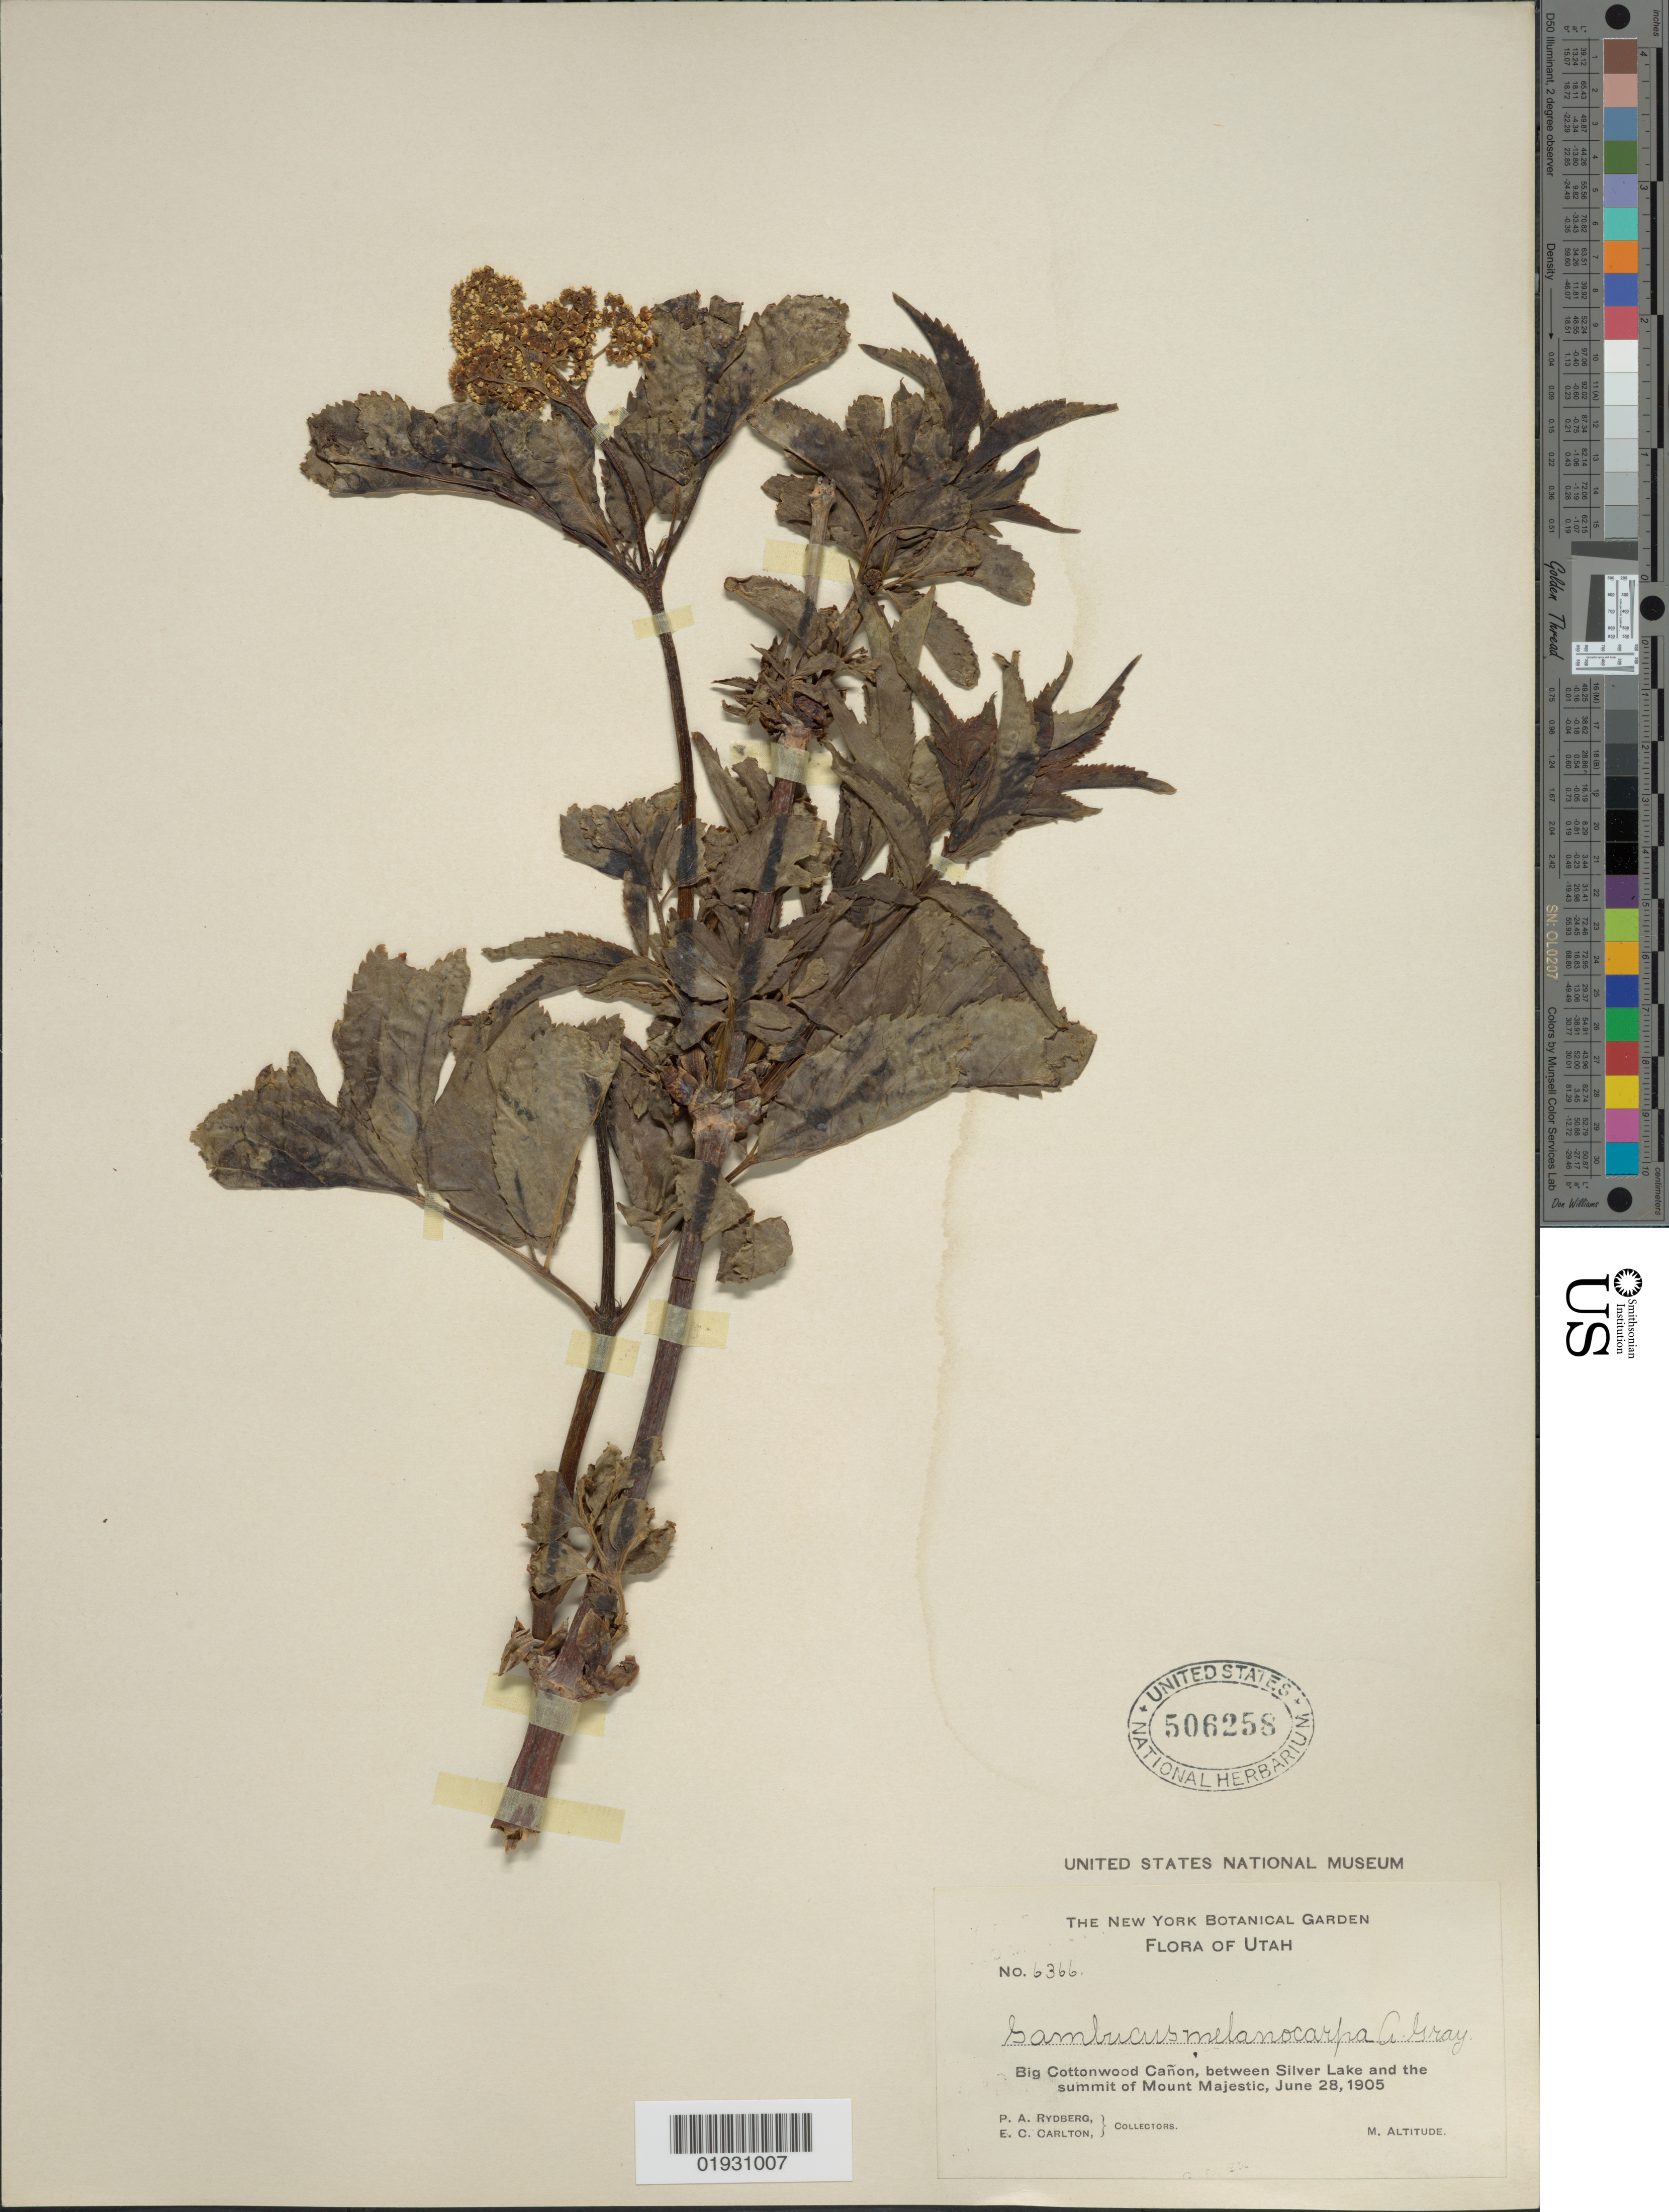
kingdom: Plantae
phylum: Tracheophyta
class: Magnoliopsida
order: Dipsacales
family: Viburnaceae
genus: Sambucus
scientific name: Sambucus melanocarpa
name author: A. Gray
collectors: P. A. Rydberg & E. Carlton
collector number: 6366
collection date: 1905-06-28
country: United States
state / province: Utah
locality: Big Cottonwood Cañon, between Silver Lake and the summit of Mount Majestic.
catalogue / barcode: US 506258